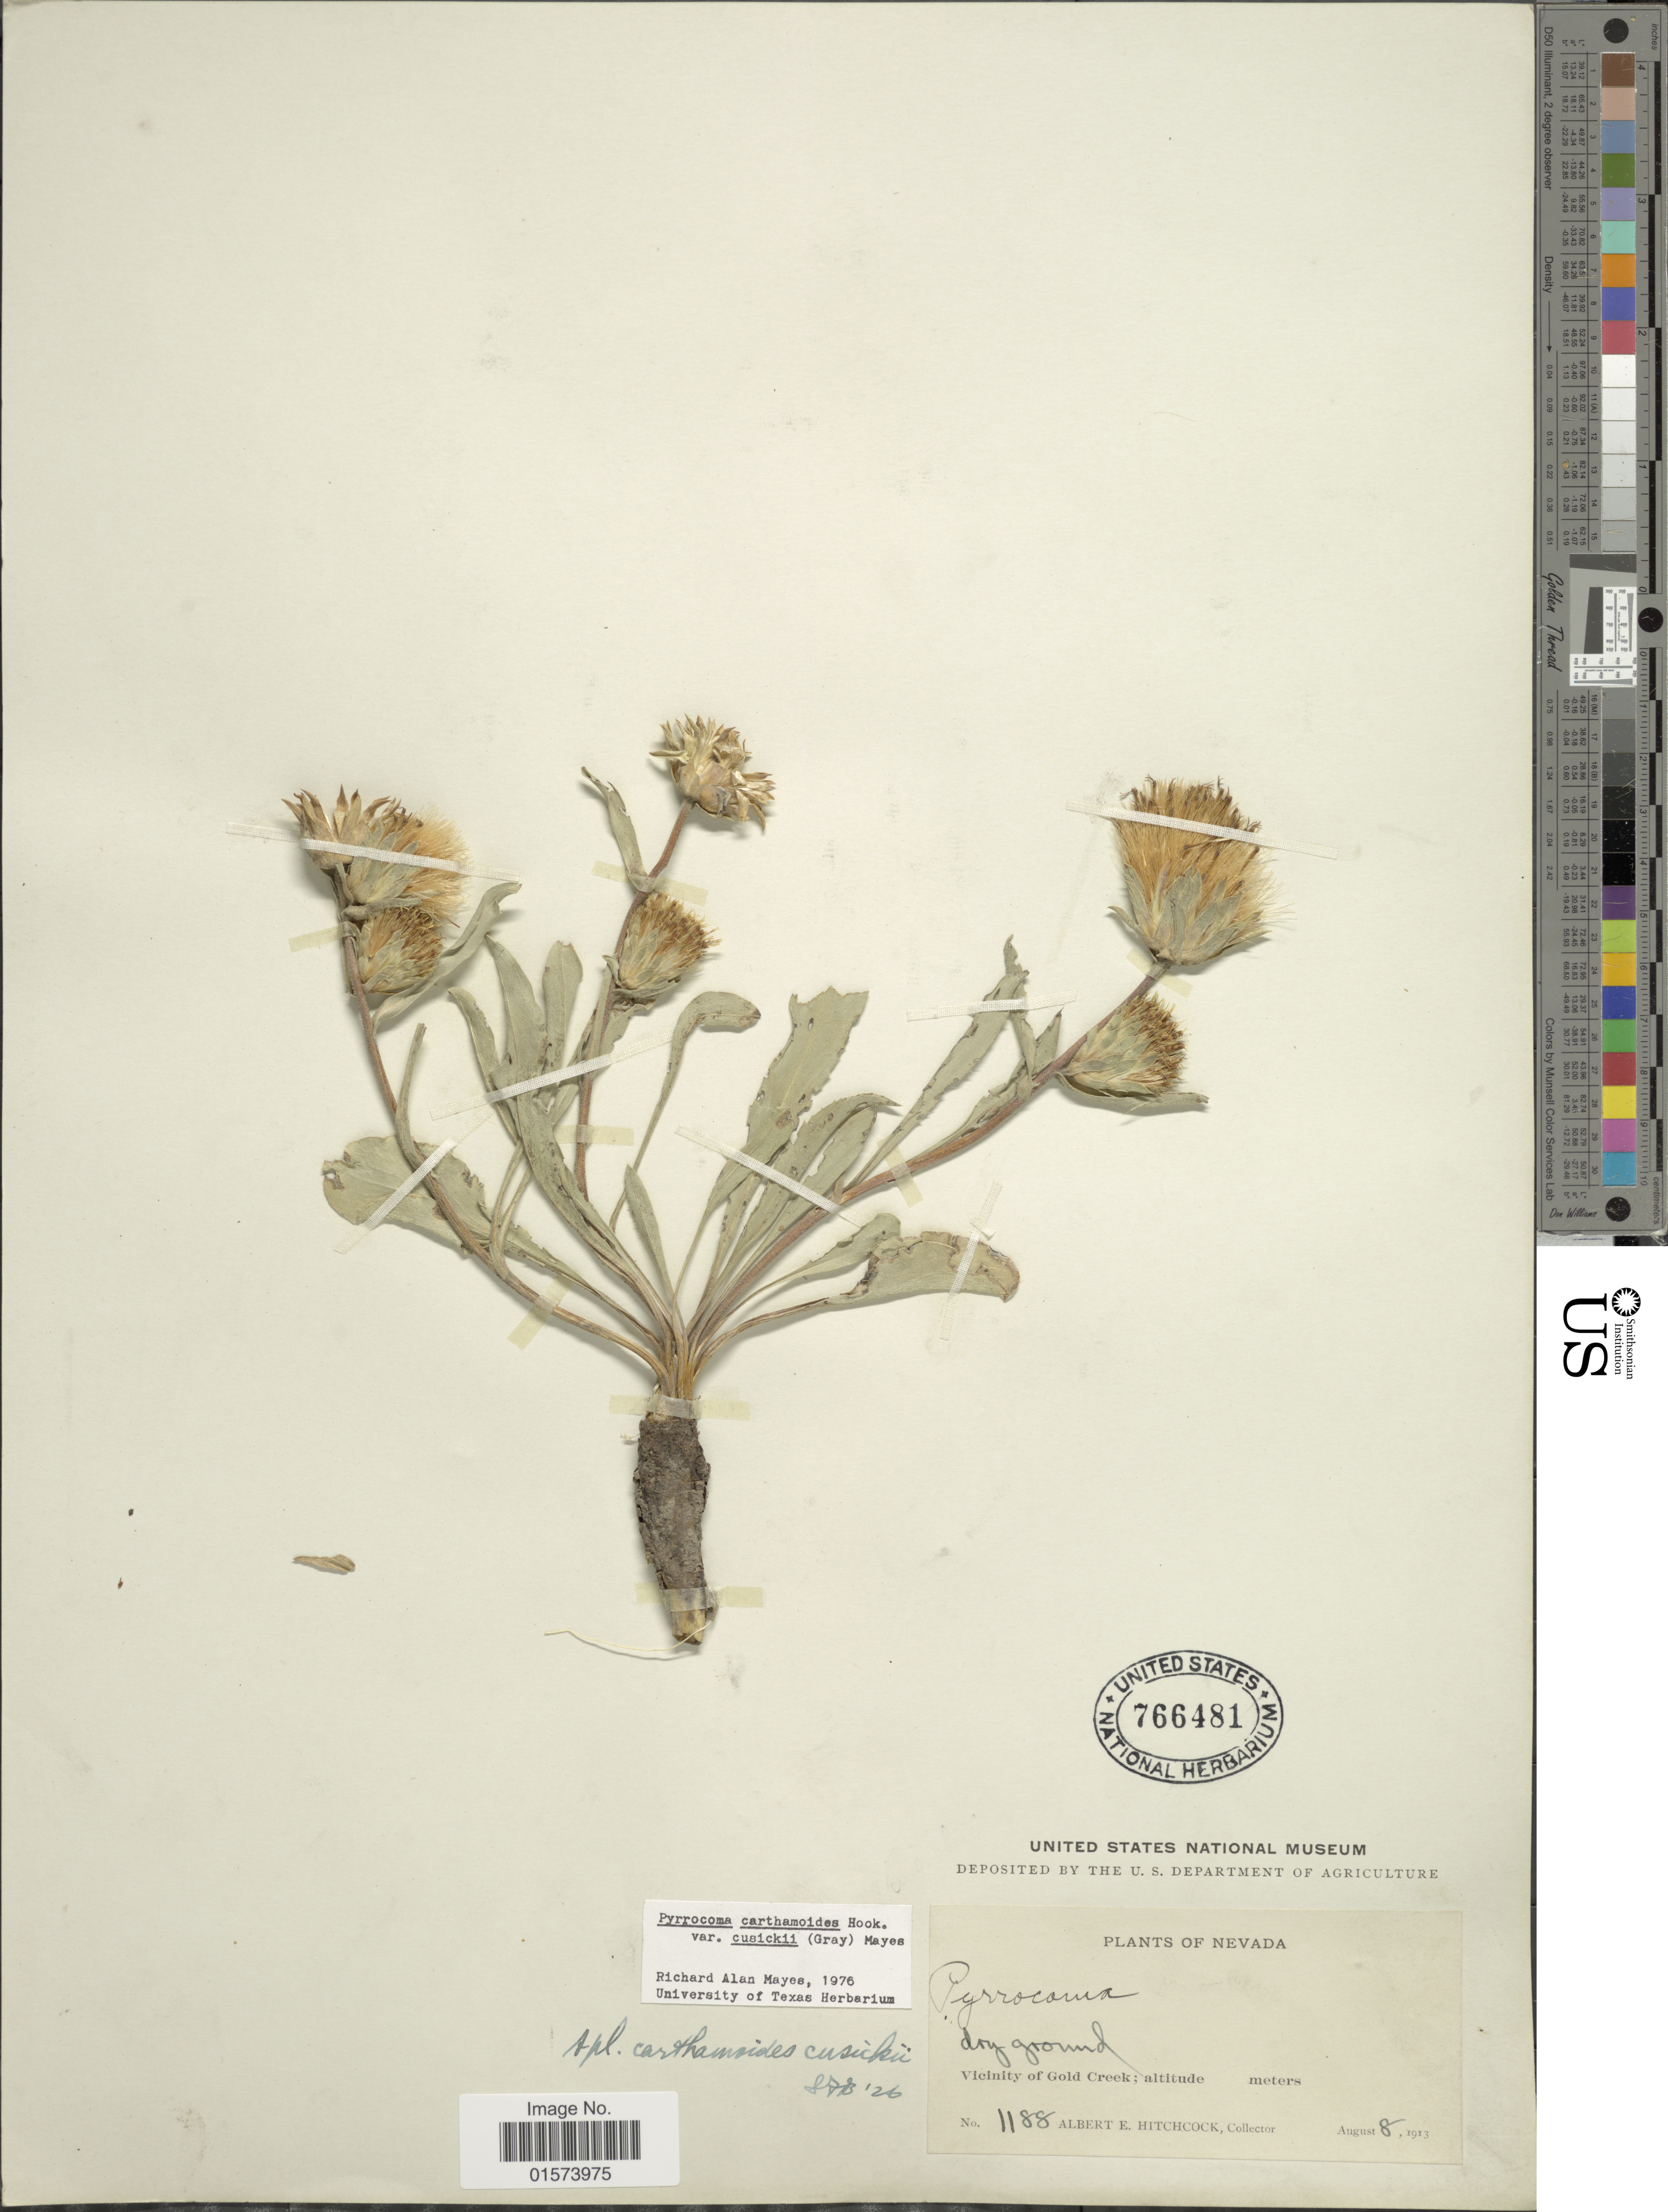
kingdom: Plantae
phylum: Tracheophyta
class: Magnoliopsida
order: Asterales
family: Asteraceae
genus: Pyrrocoma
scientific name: Pyrrocoma carthamoides var. cusickii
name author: (A. Gray) Mayes ex Kartesz & Gandhi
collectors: A. Hitchcock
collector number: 1188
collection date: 1913-08-08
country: United States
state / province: Nevada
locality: Dry ground, Vicinity of Gold Creek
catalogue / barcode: US 766481